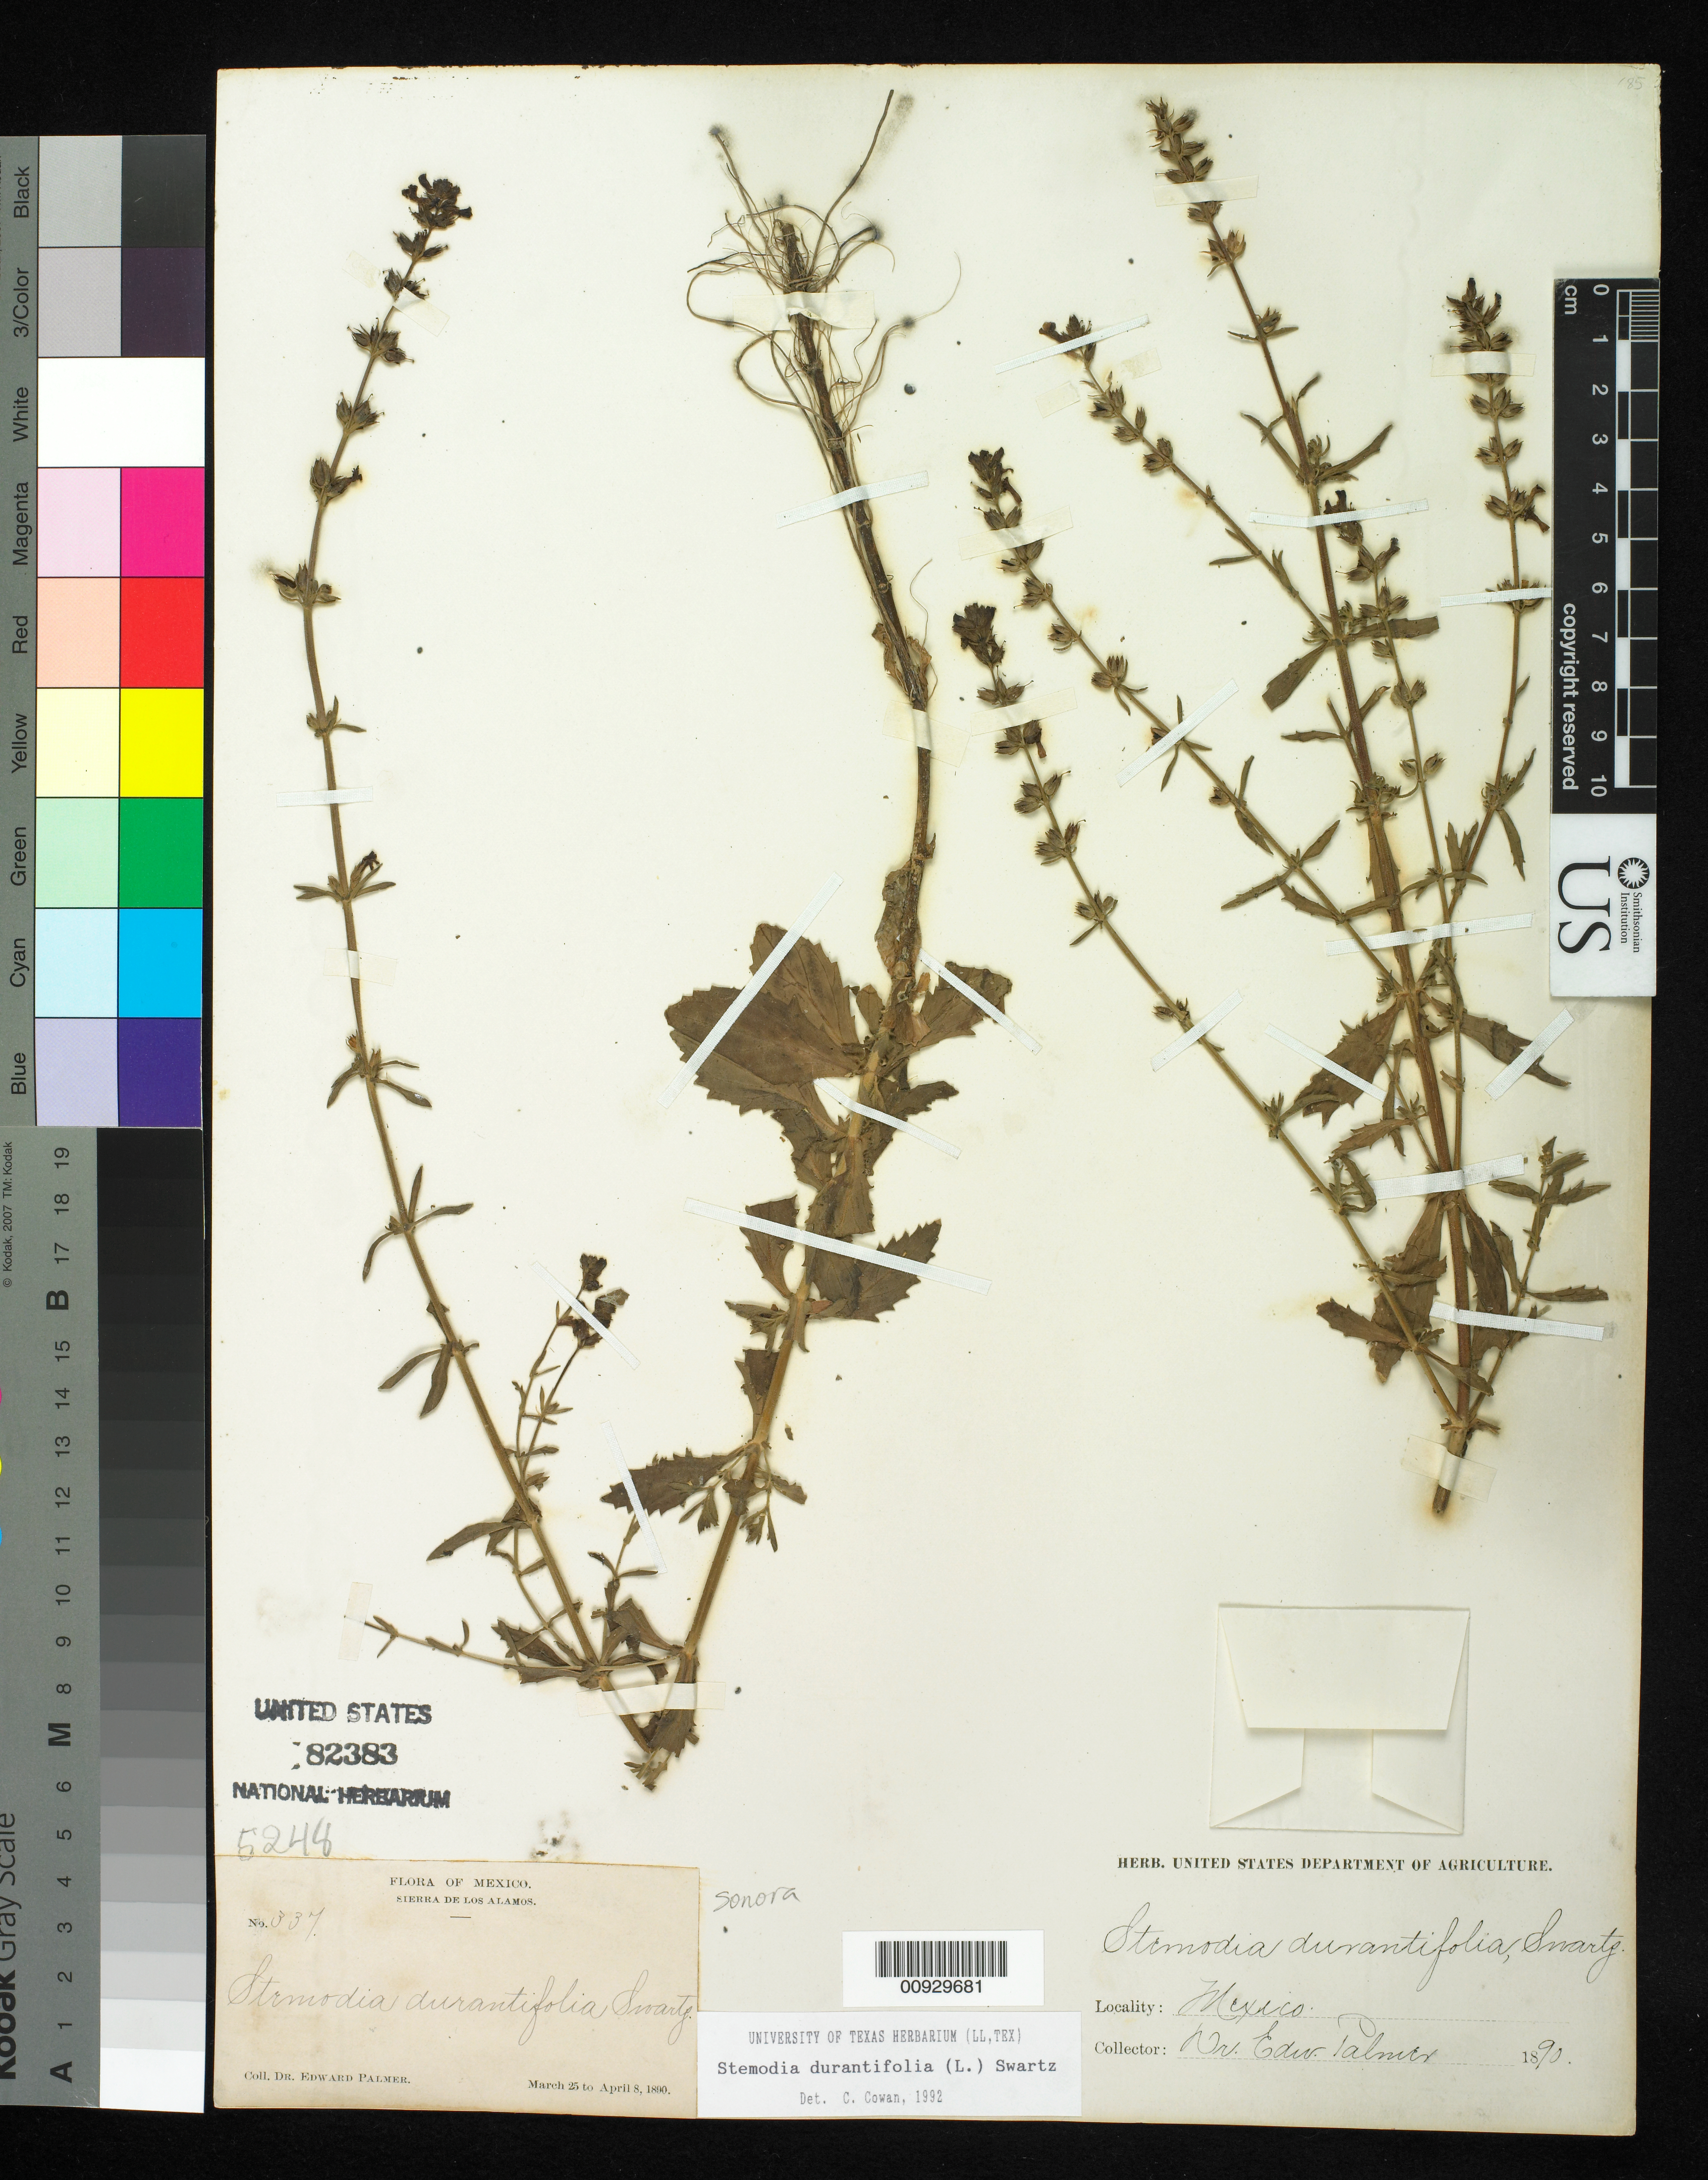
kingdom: Plantae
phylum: Tracheophyta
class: Magnoliopsida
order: Lamiales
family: Plantaginaceae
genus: Stemodia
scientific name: Stemodia durantifolia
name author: (L.) Sw.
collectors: E. Palmer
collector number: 337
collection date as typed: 25 Mar 1890 to 08 Apr 1890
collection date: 1890-03-25/1890-04-08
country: Mexico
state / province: Sonora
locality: Sierra de los Alamos.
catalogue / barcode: US 82383